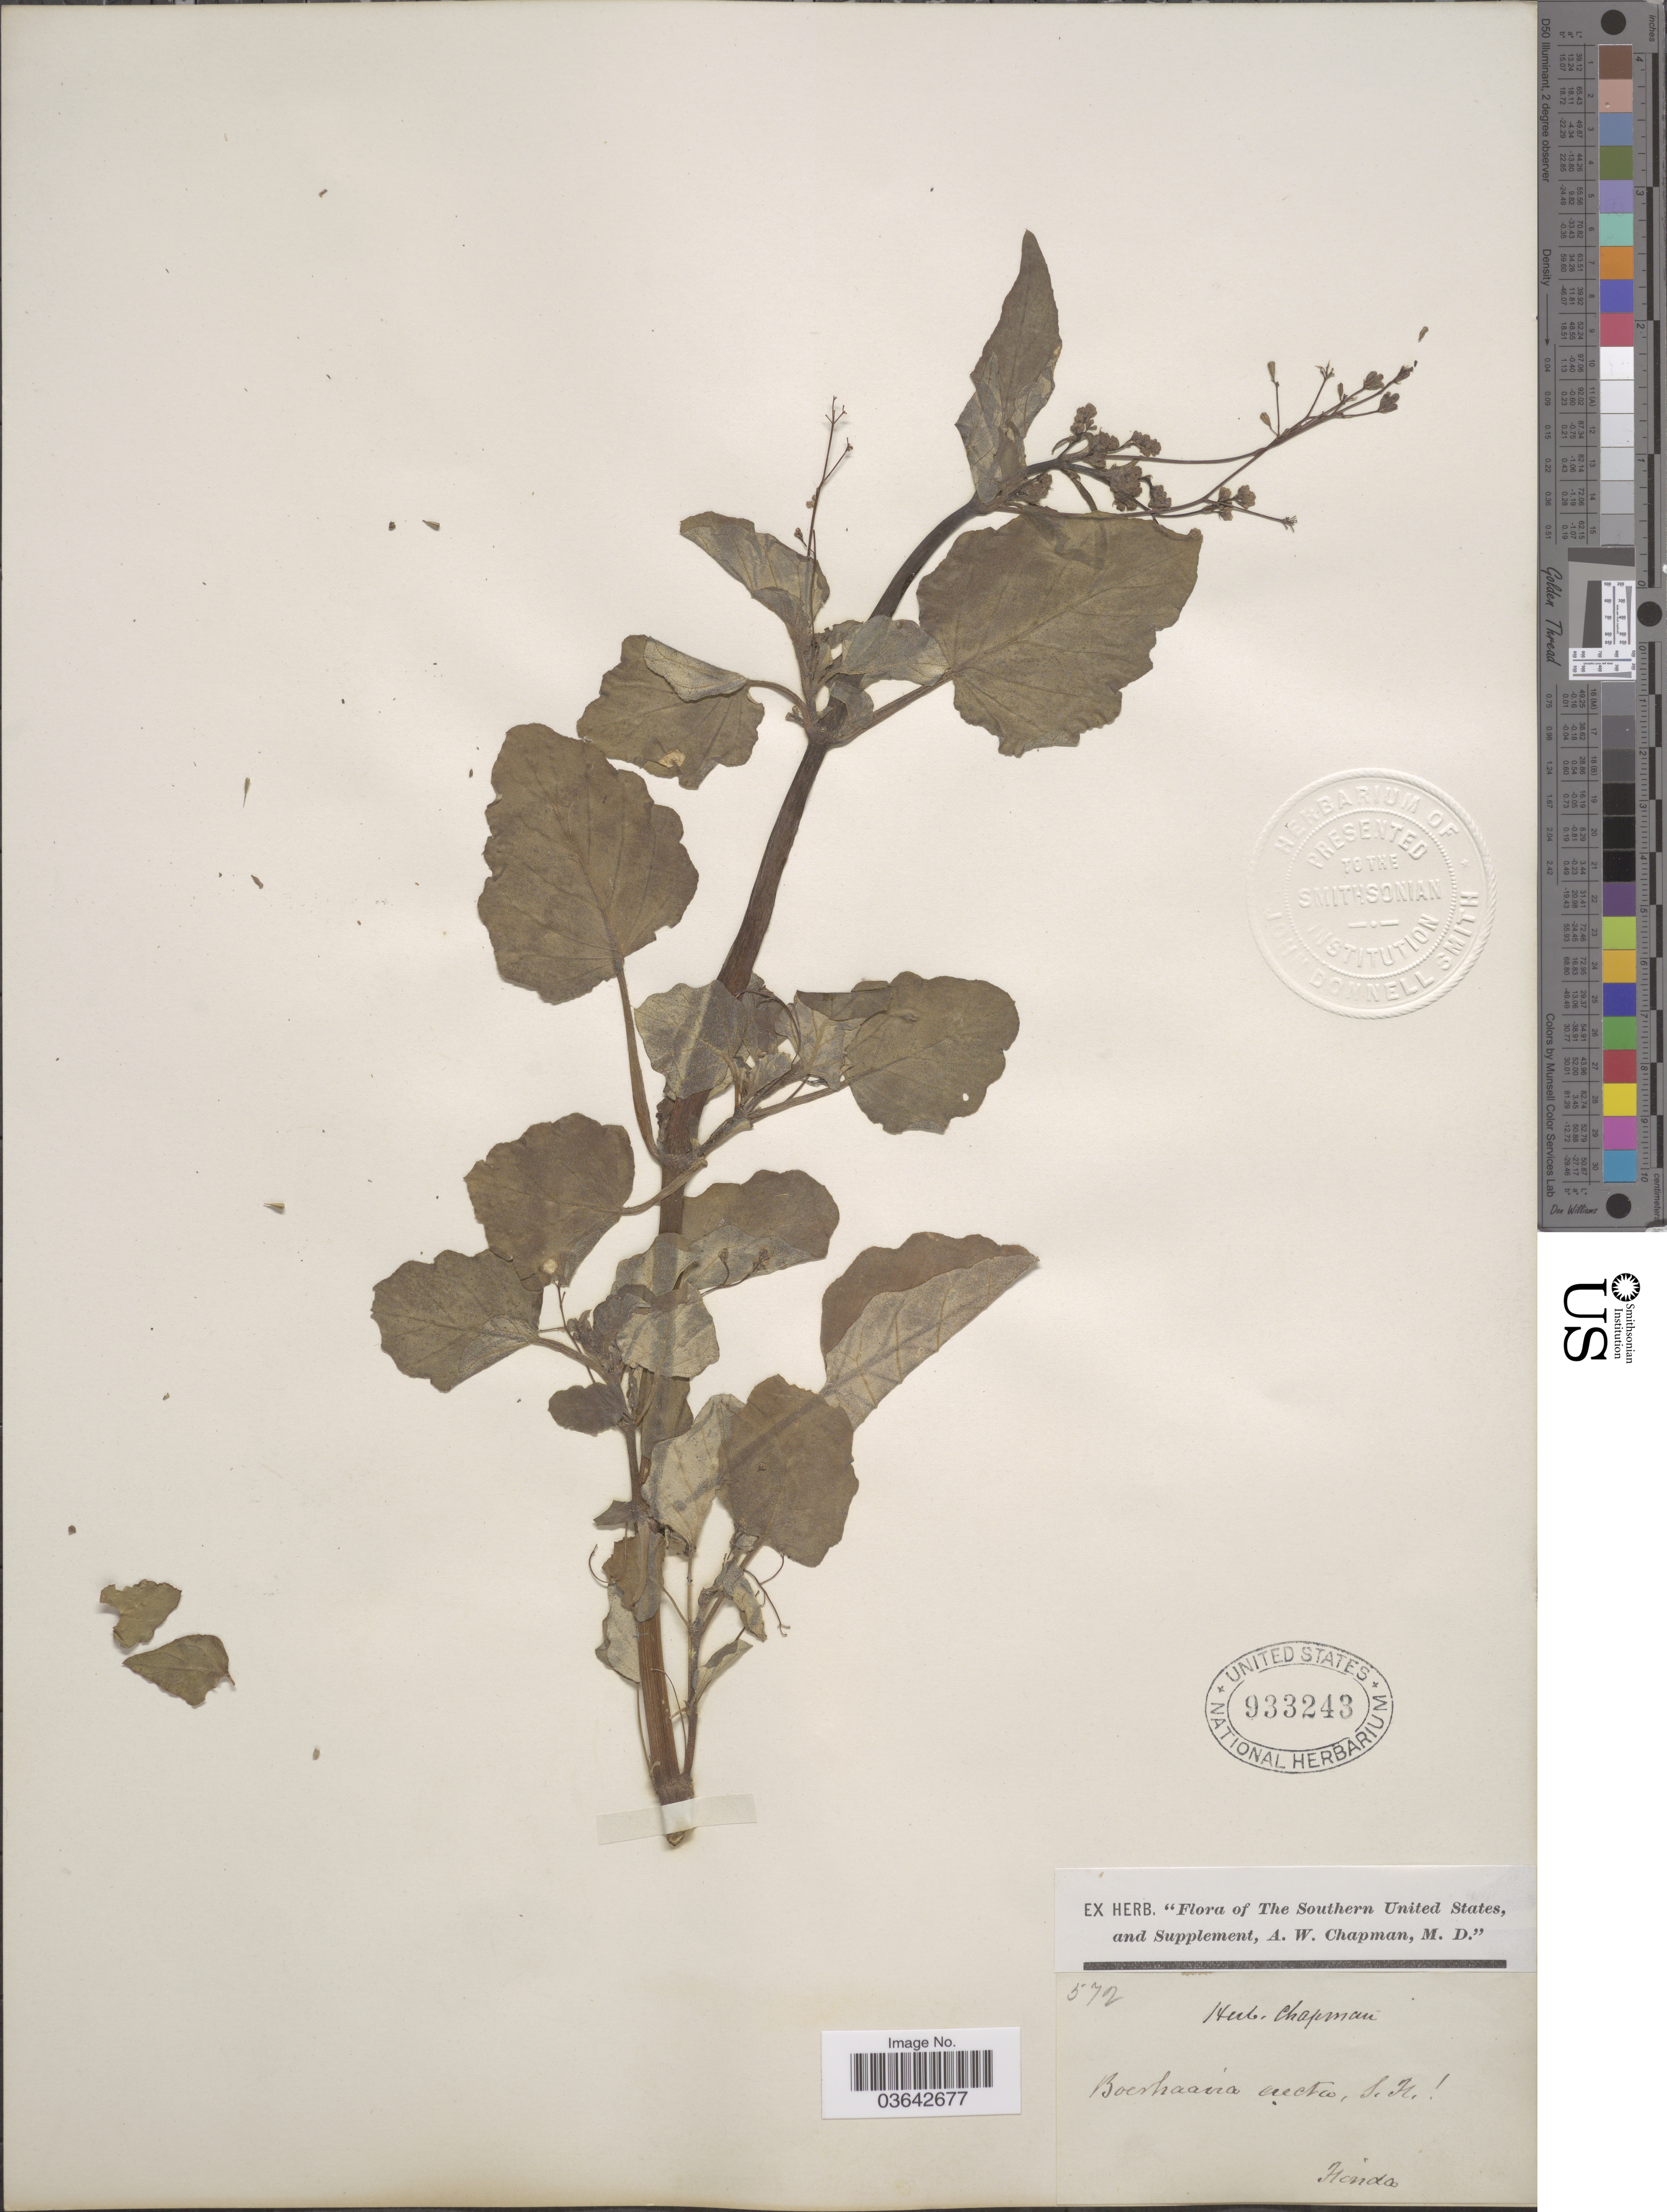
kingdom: Plantae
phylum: Tracheophyta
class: Magnoliopsida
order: Caryophyllales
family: Nyctaginaceae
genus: Boerhavia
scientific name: Boerhavia erecta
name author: L.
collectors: ex herb. A.W. Chapman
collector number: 572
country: United States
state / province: Florida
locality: The Southern United States.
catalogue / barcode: US 933243